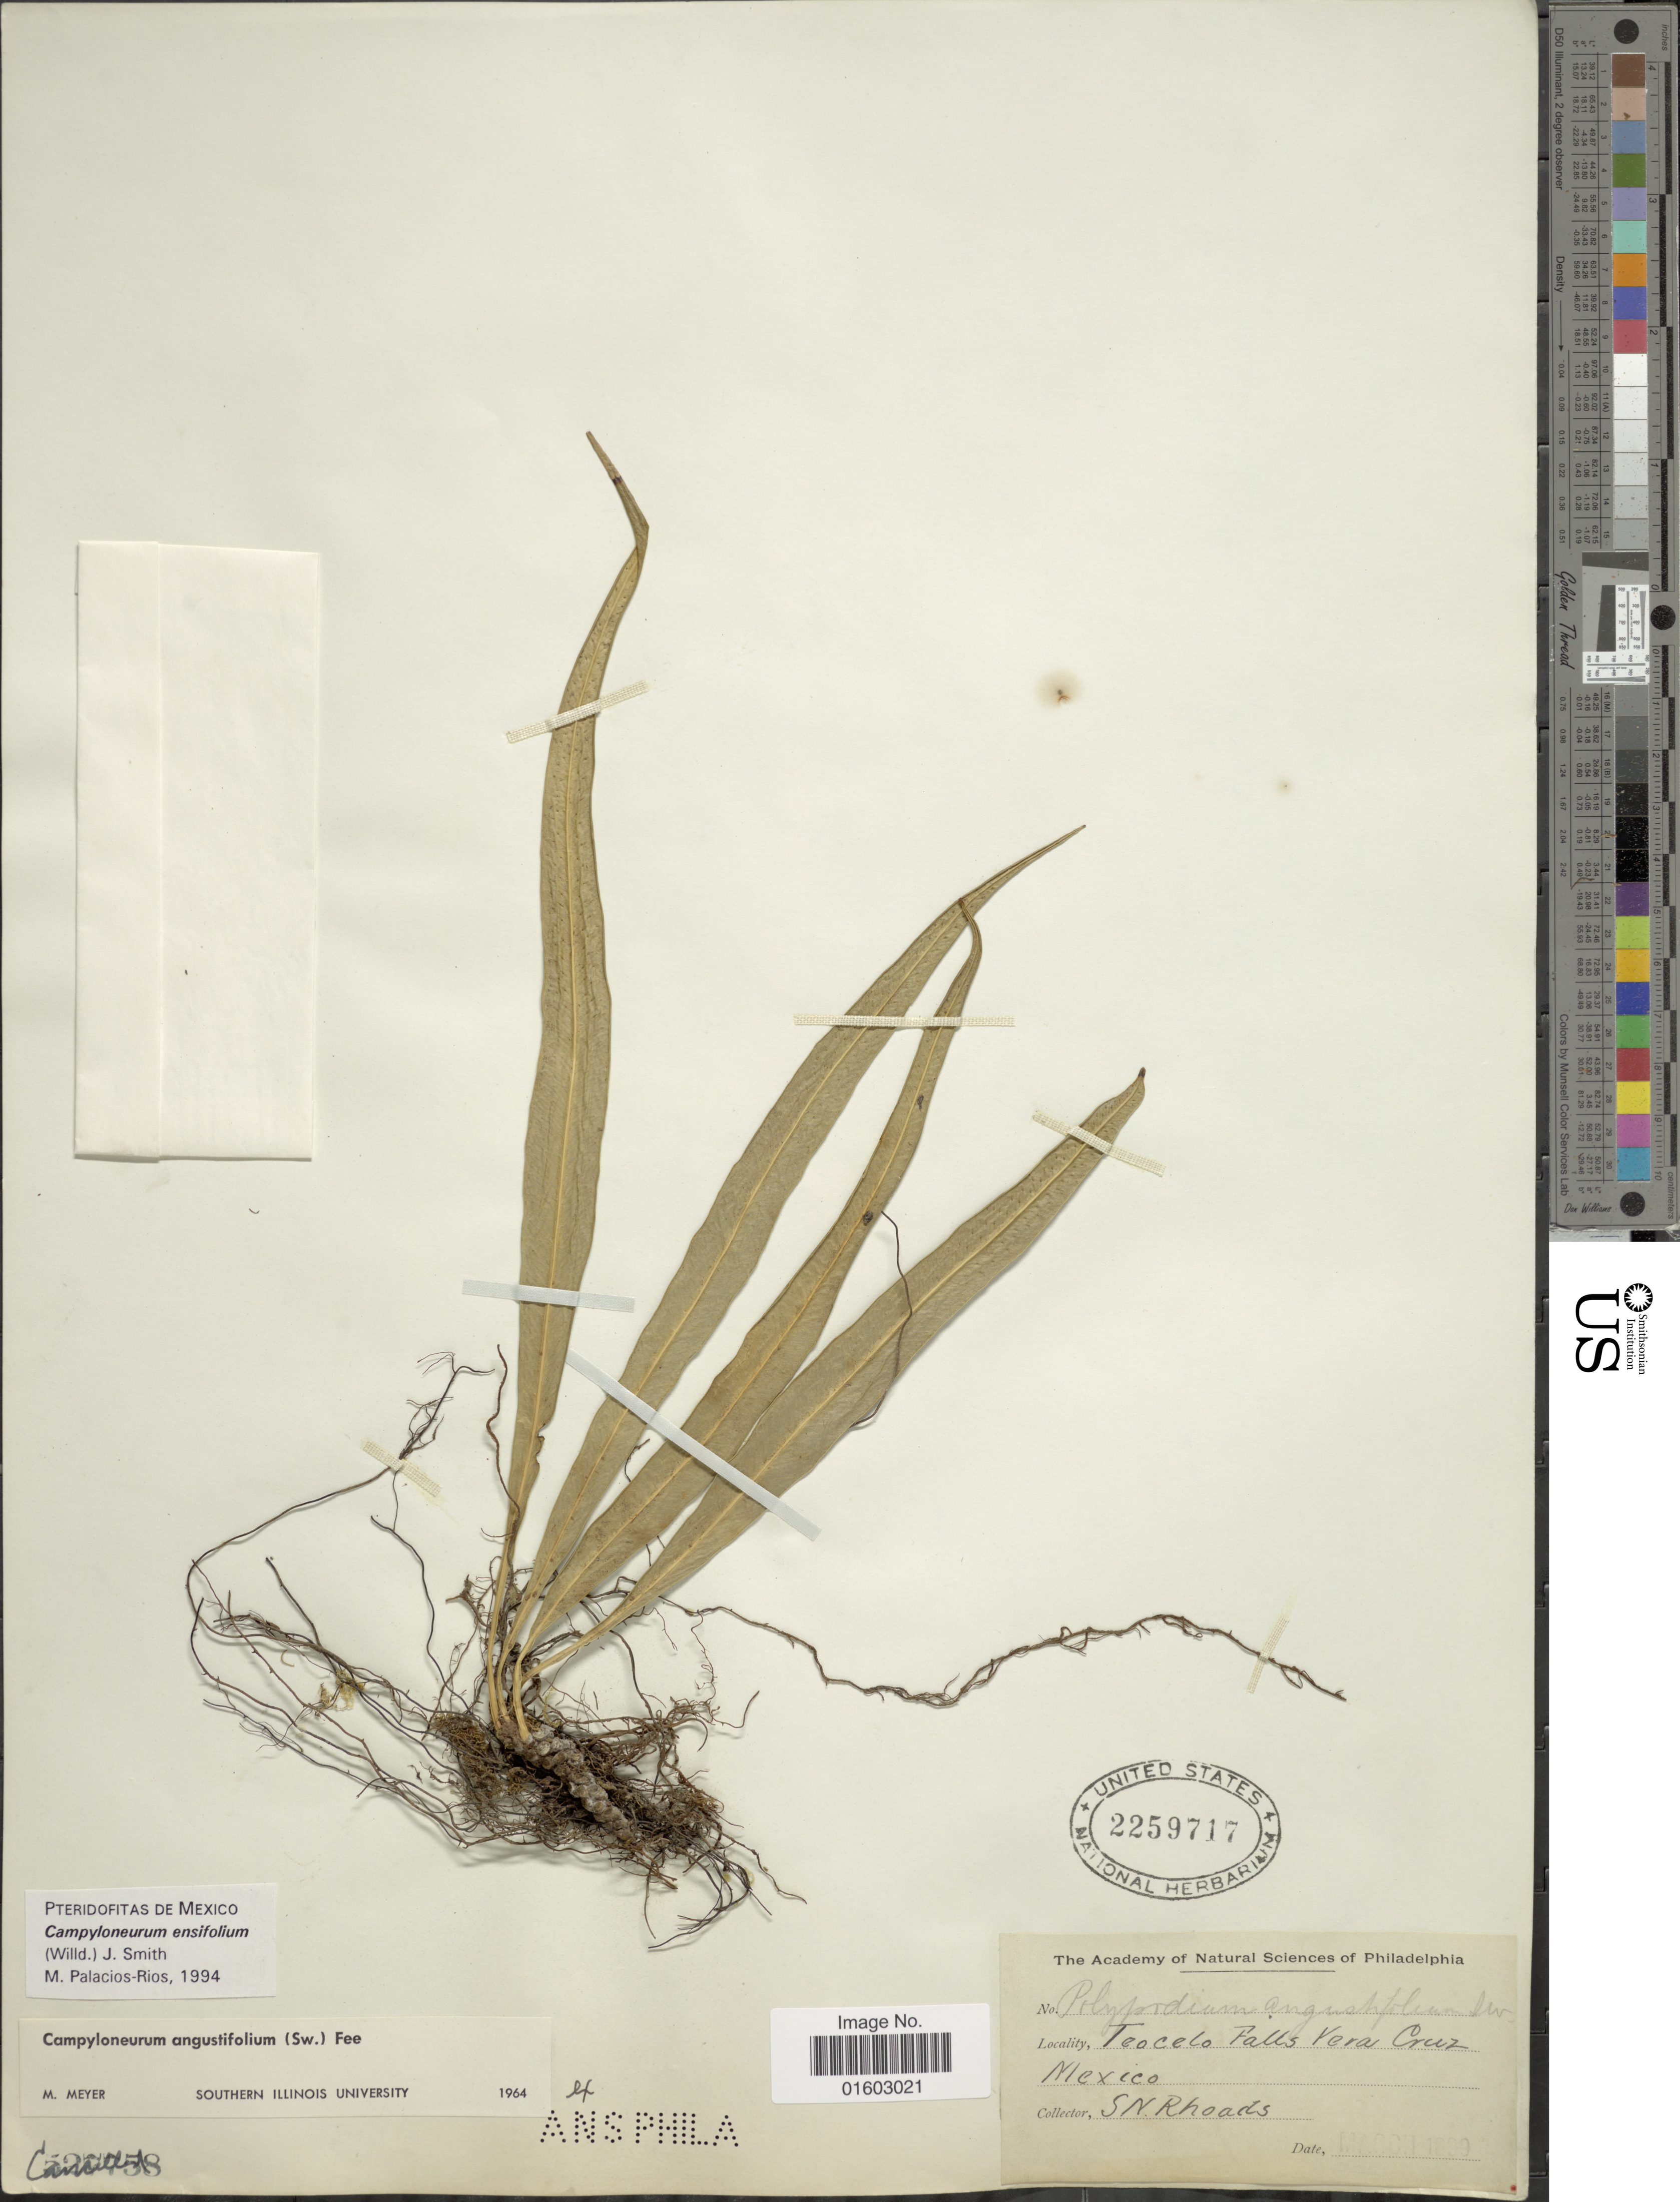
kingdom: Plantae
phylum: Tracheophyta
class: Polypodiopsida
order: Polypodiales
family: Polypodiaceae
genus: Campyloneurum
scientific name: Campyloneurum ensifolium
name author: (Willd.) J. Sm.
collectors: S. Rhoads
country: Mexico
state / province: Veracruz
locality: Teocelo Falls Vera Cruz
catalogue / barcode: US 2259717